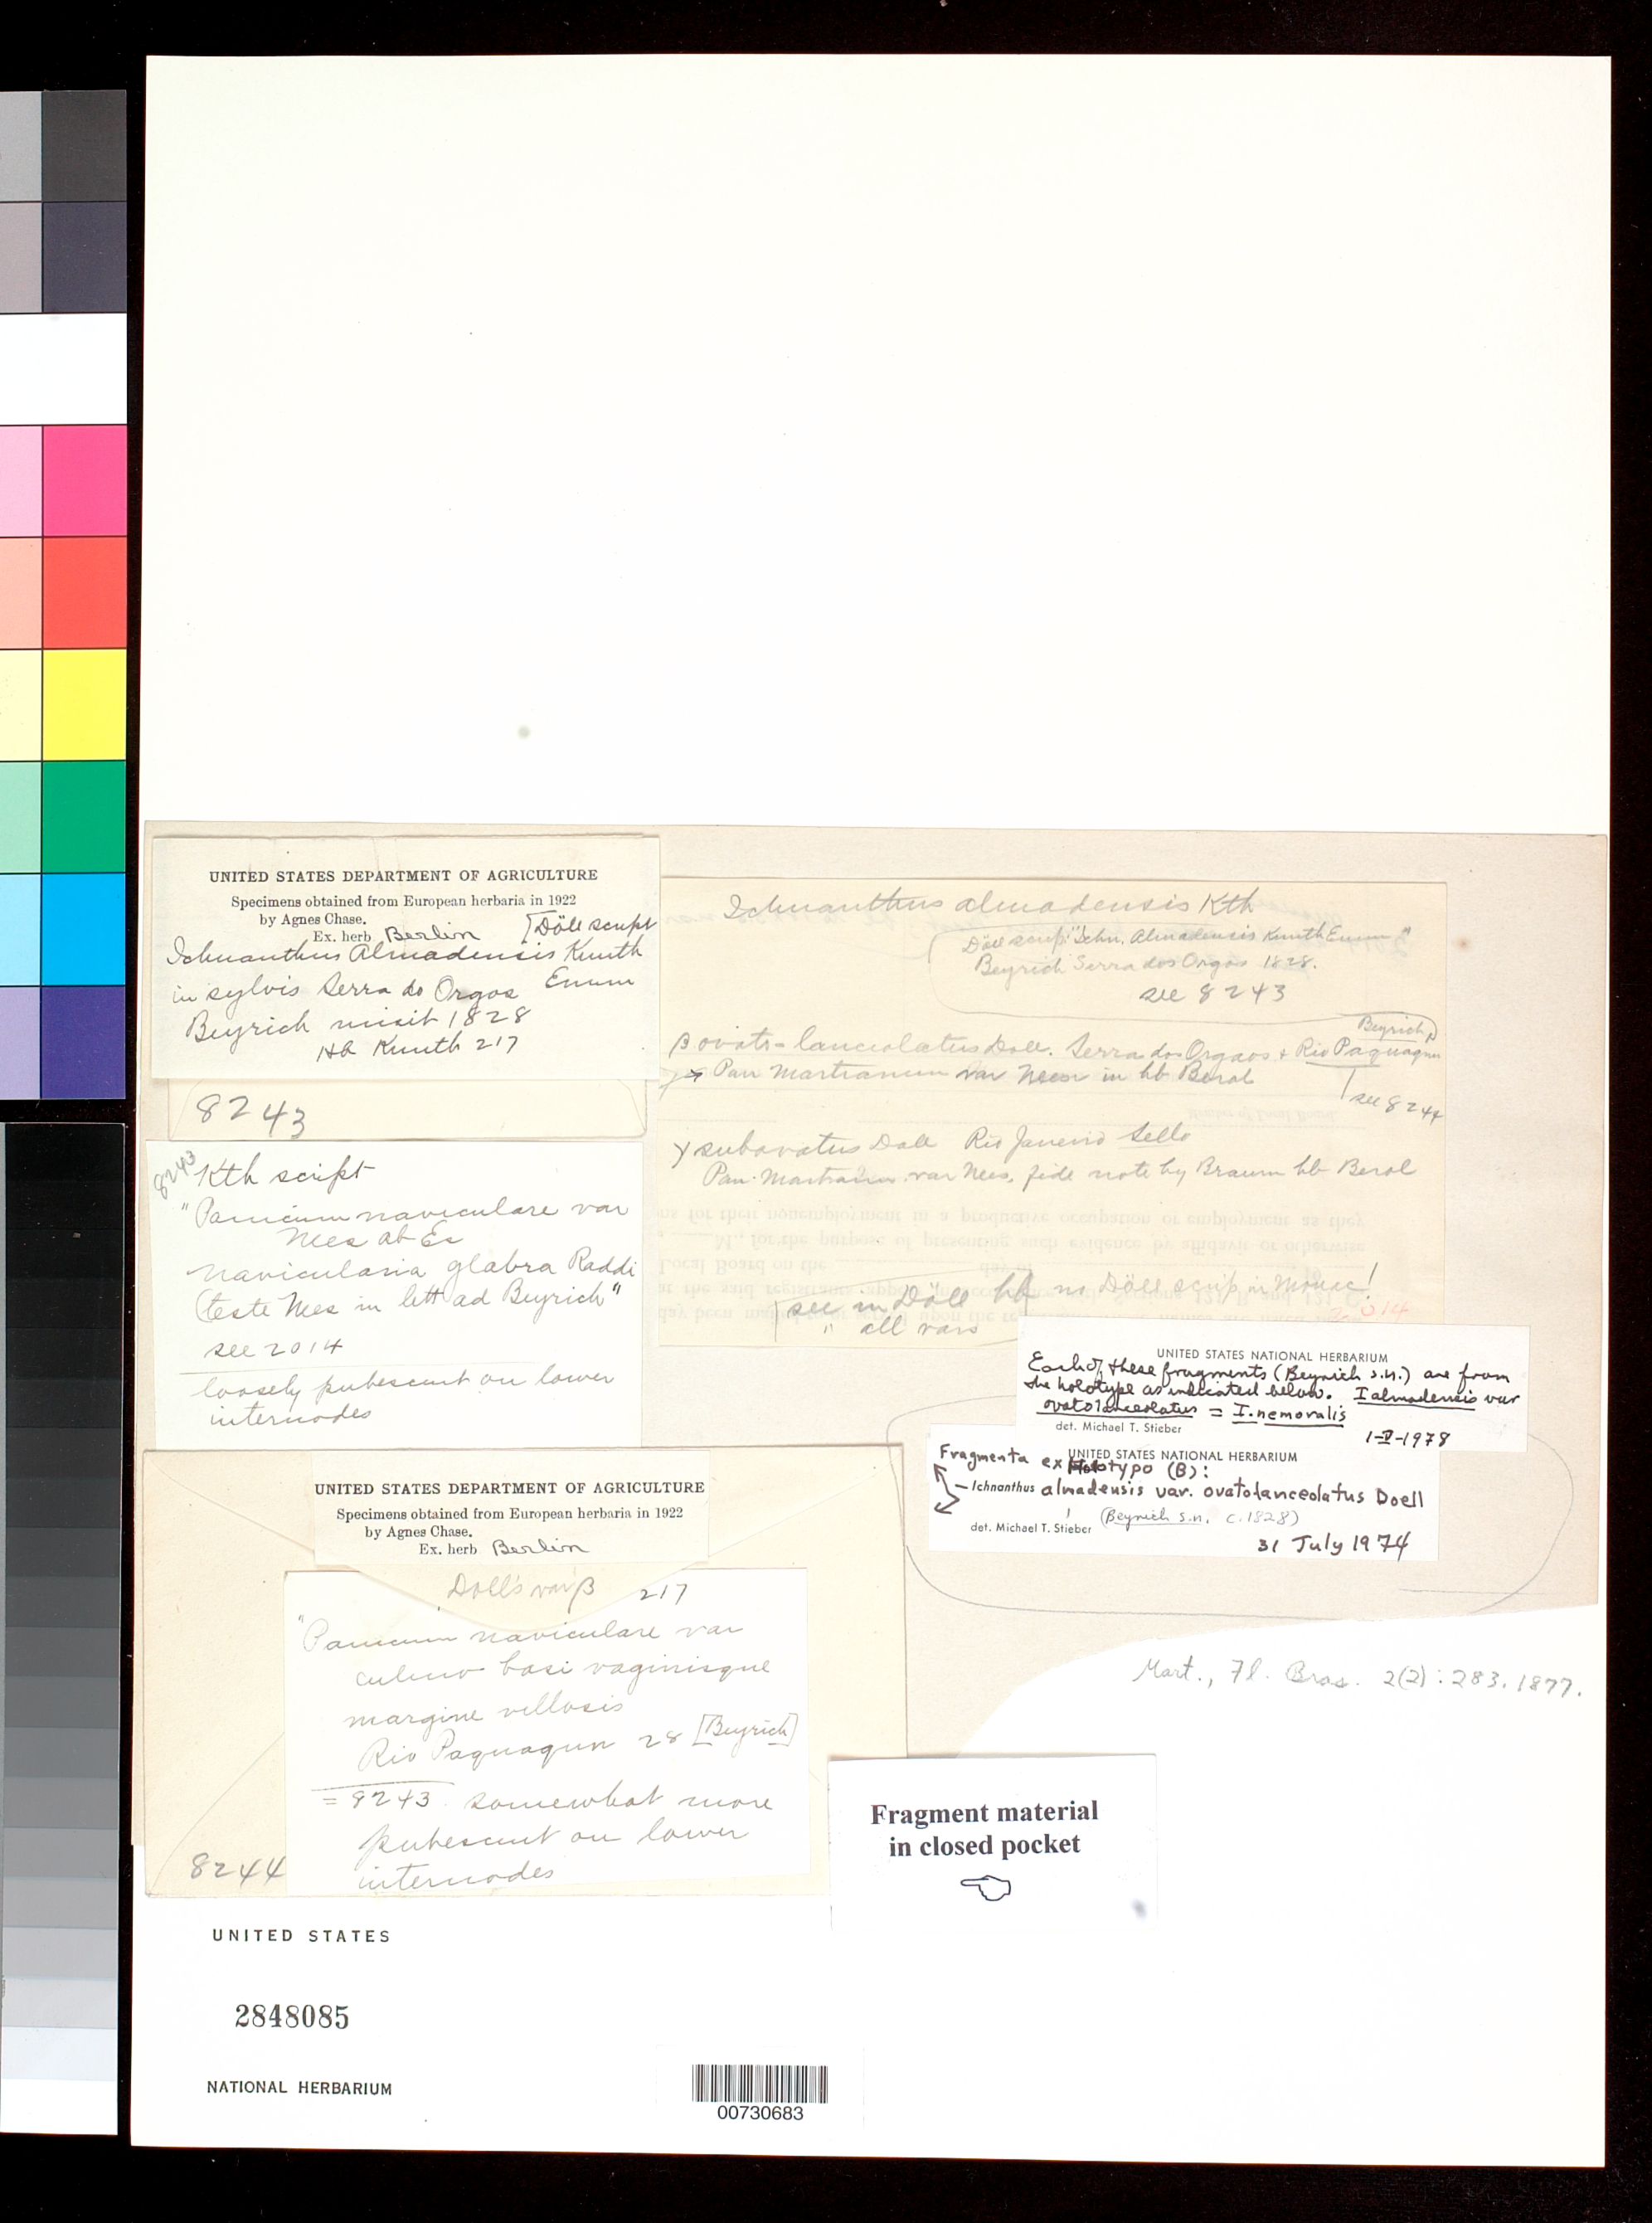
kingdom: Plantae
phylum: Tracheophyta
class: Liliopsida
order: Poales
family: Poaceae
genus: Ichnanthus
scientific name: Ichnanthus almadensis var. ovatolanceolatus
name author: Döll in Mart.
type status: Holotype Fragment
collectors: H. Beyrich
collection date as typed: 1828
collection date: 1828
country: Brazil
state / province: Rio de Janeiro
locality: Serra dos Orgaos, Rio Paquaqun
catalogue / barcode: US 2848085